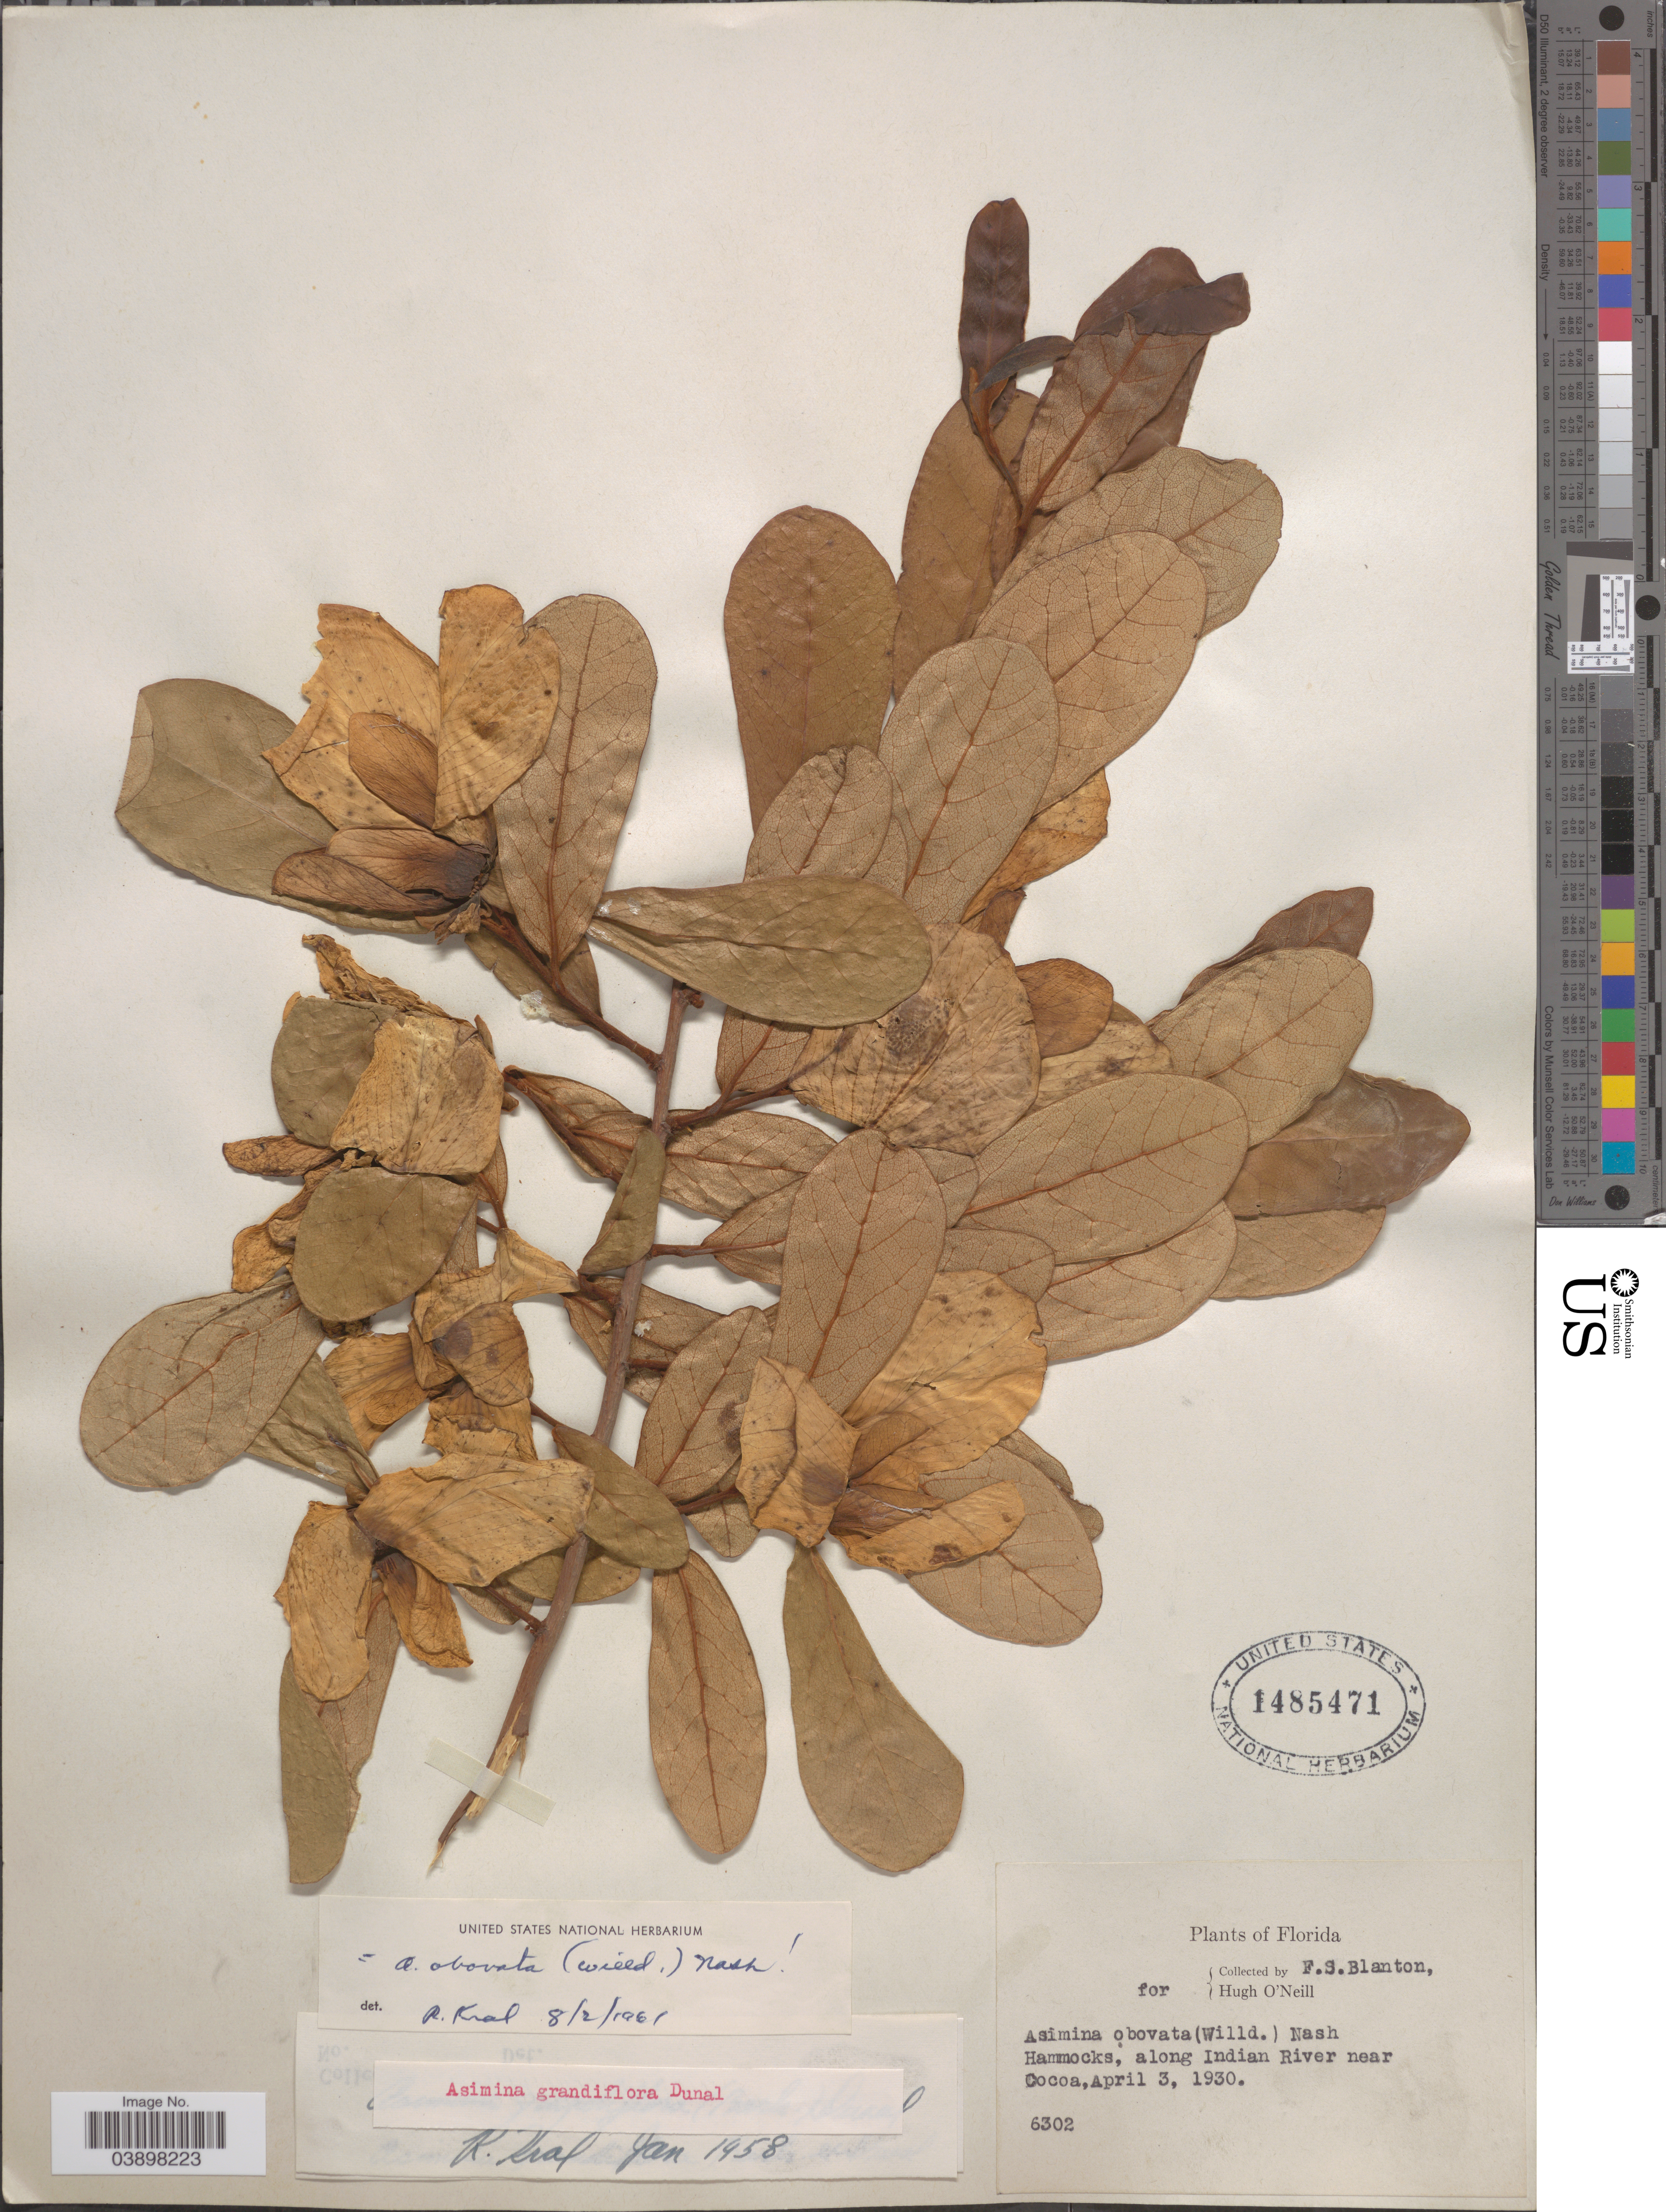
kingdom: Plantae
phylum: Tracheophyta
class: Magnoliopsida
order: Magnoliales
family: Annonaceae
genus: Asimina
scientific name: Asimina obovata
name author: (Willd.) Nash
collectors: F. S. Blanton & H. O'Neill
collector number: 6302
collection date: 1930-04-03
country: United States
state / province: Florida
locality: Hammocks, along Indian River near Cocoa.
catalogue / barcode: US 1485471